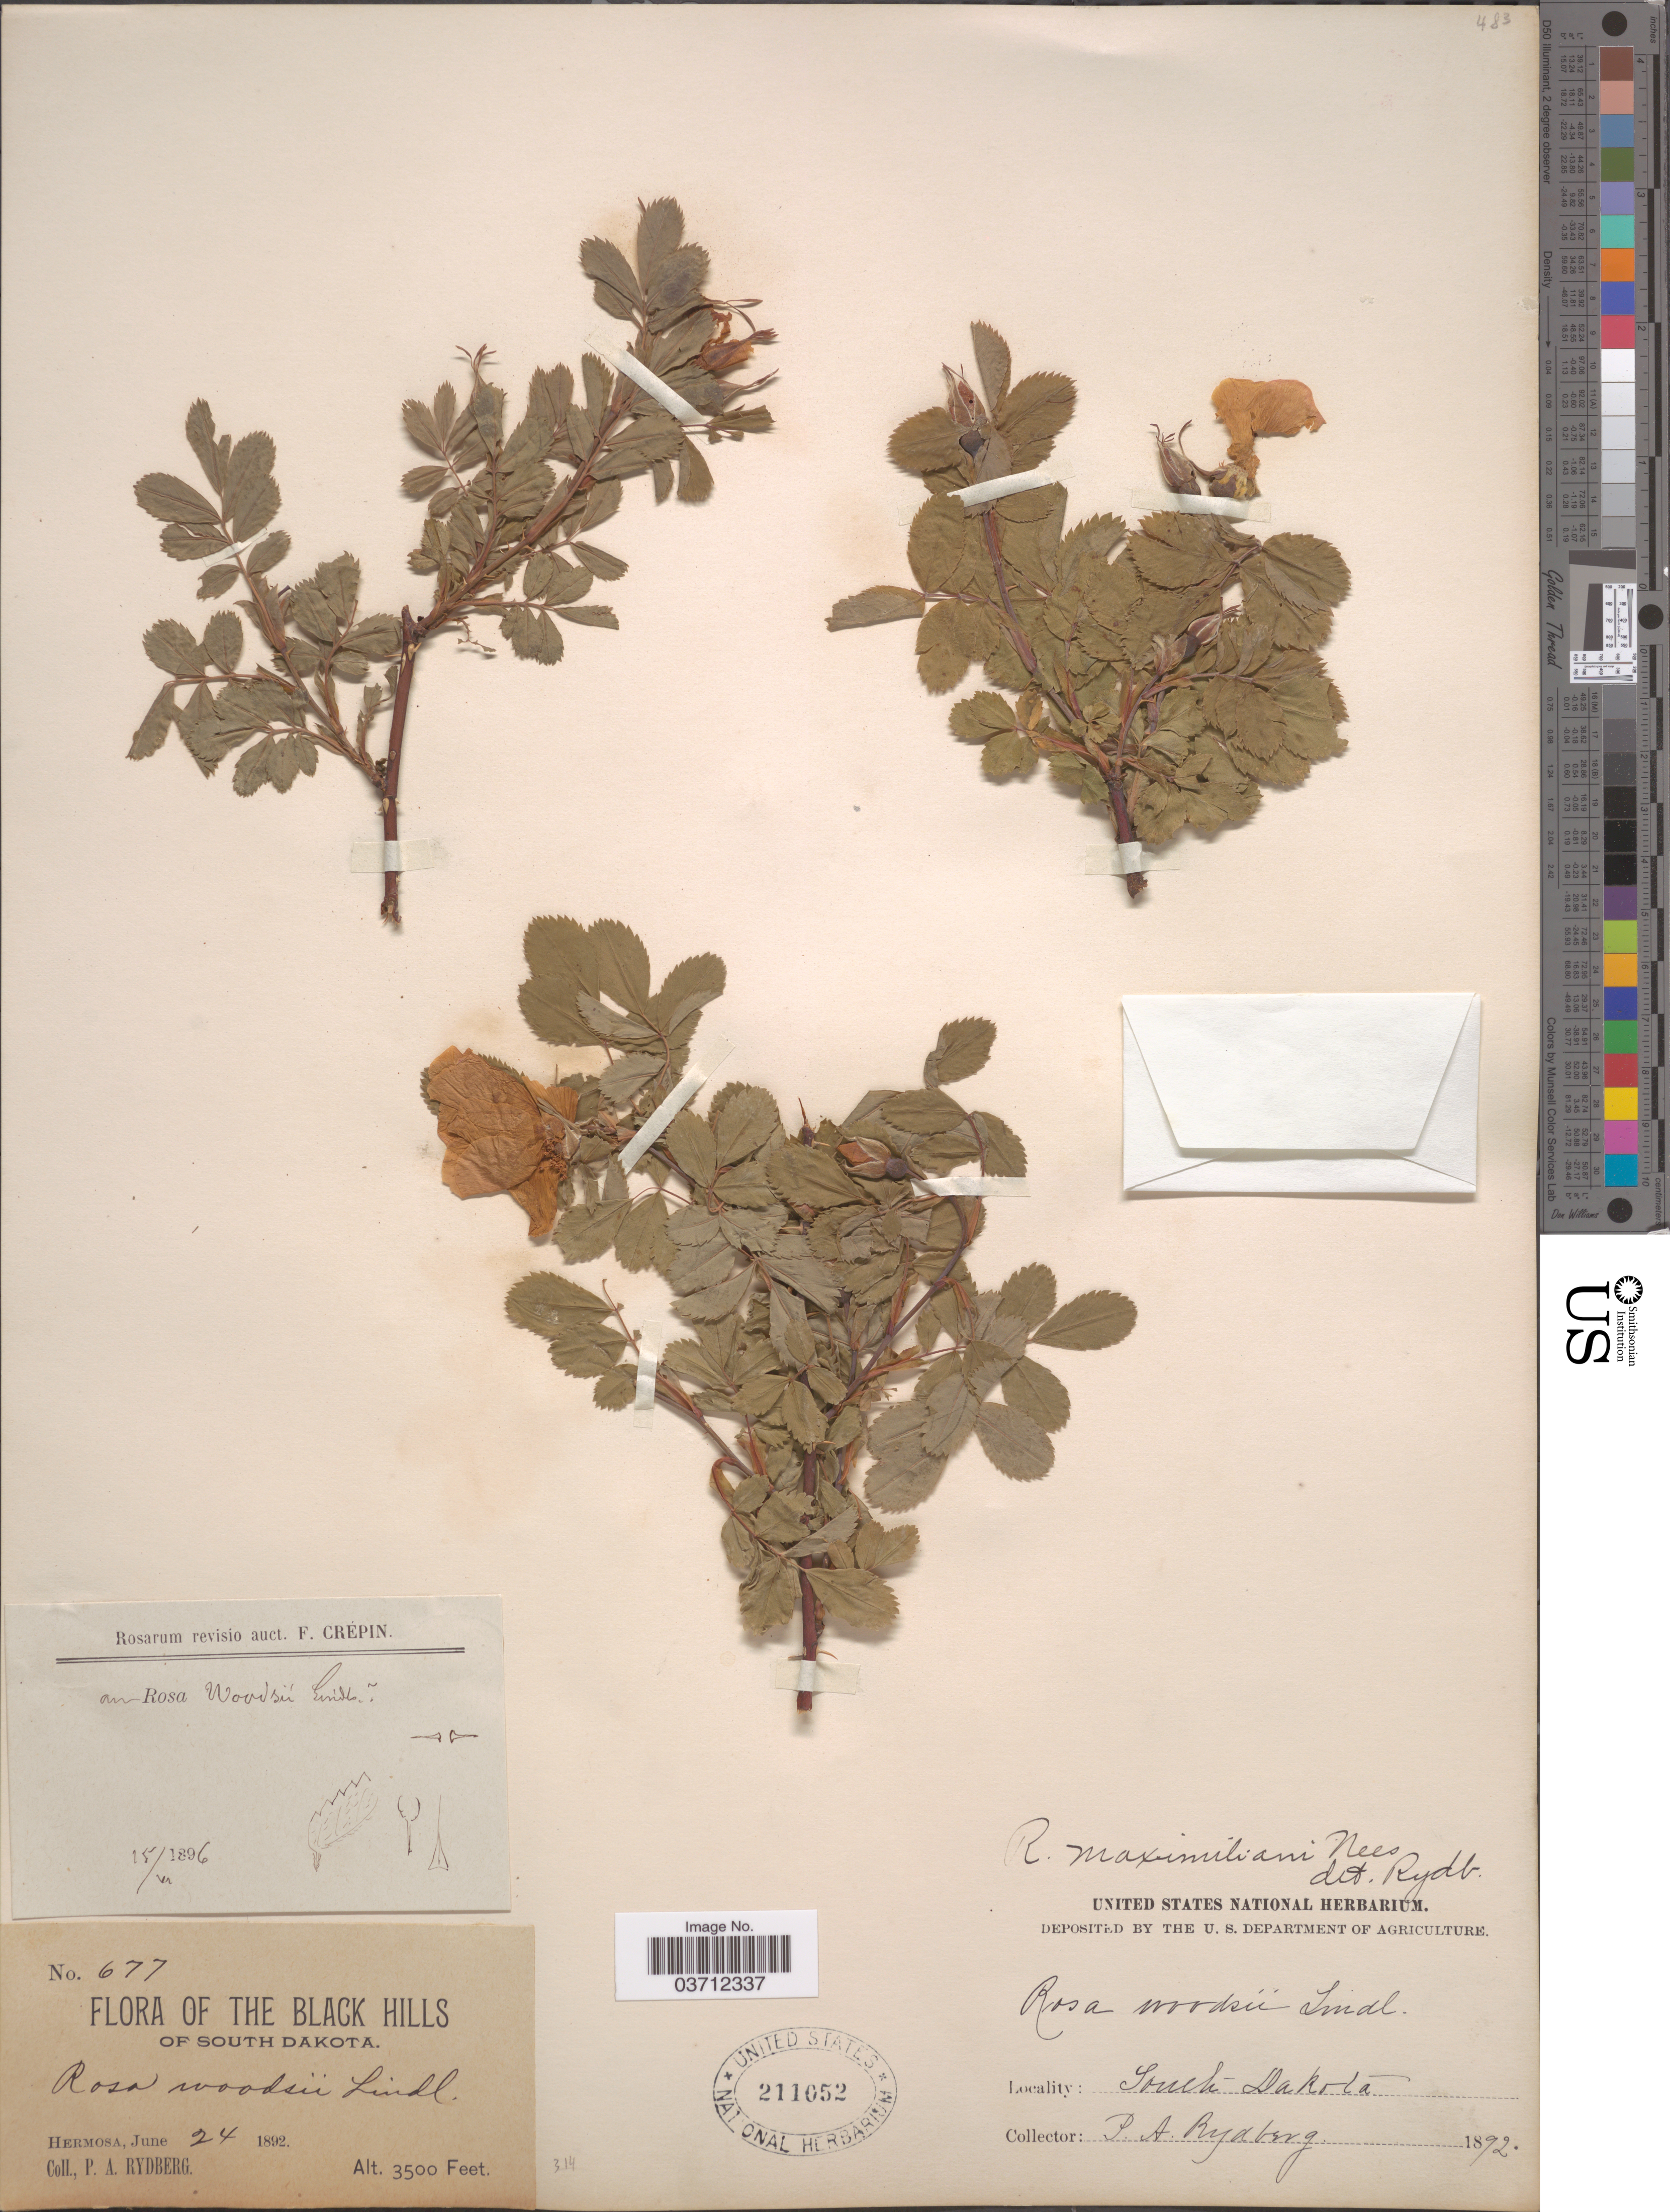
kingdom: Plantae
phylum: Tracheophyta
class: Magnoliopsida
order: Rosales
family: Rosaceae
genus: Rosa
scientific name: Rosa woodsii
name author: Lindl.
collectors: P. A. Rydberg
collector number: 677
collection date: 1892-06-24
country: United States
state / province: South Dakota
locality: Black Hills. Hermosa.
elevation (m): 1067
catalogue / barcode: US 211052